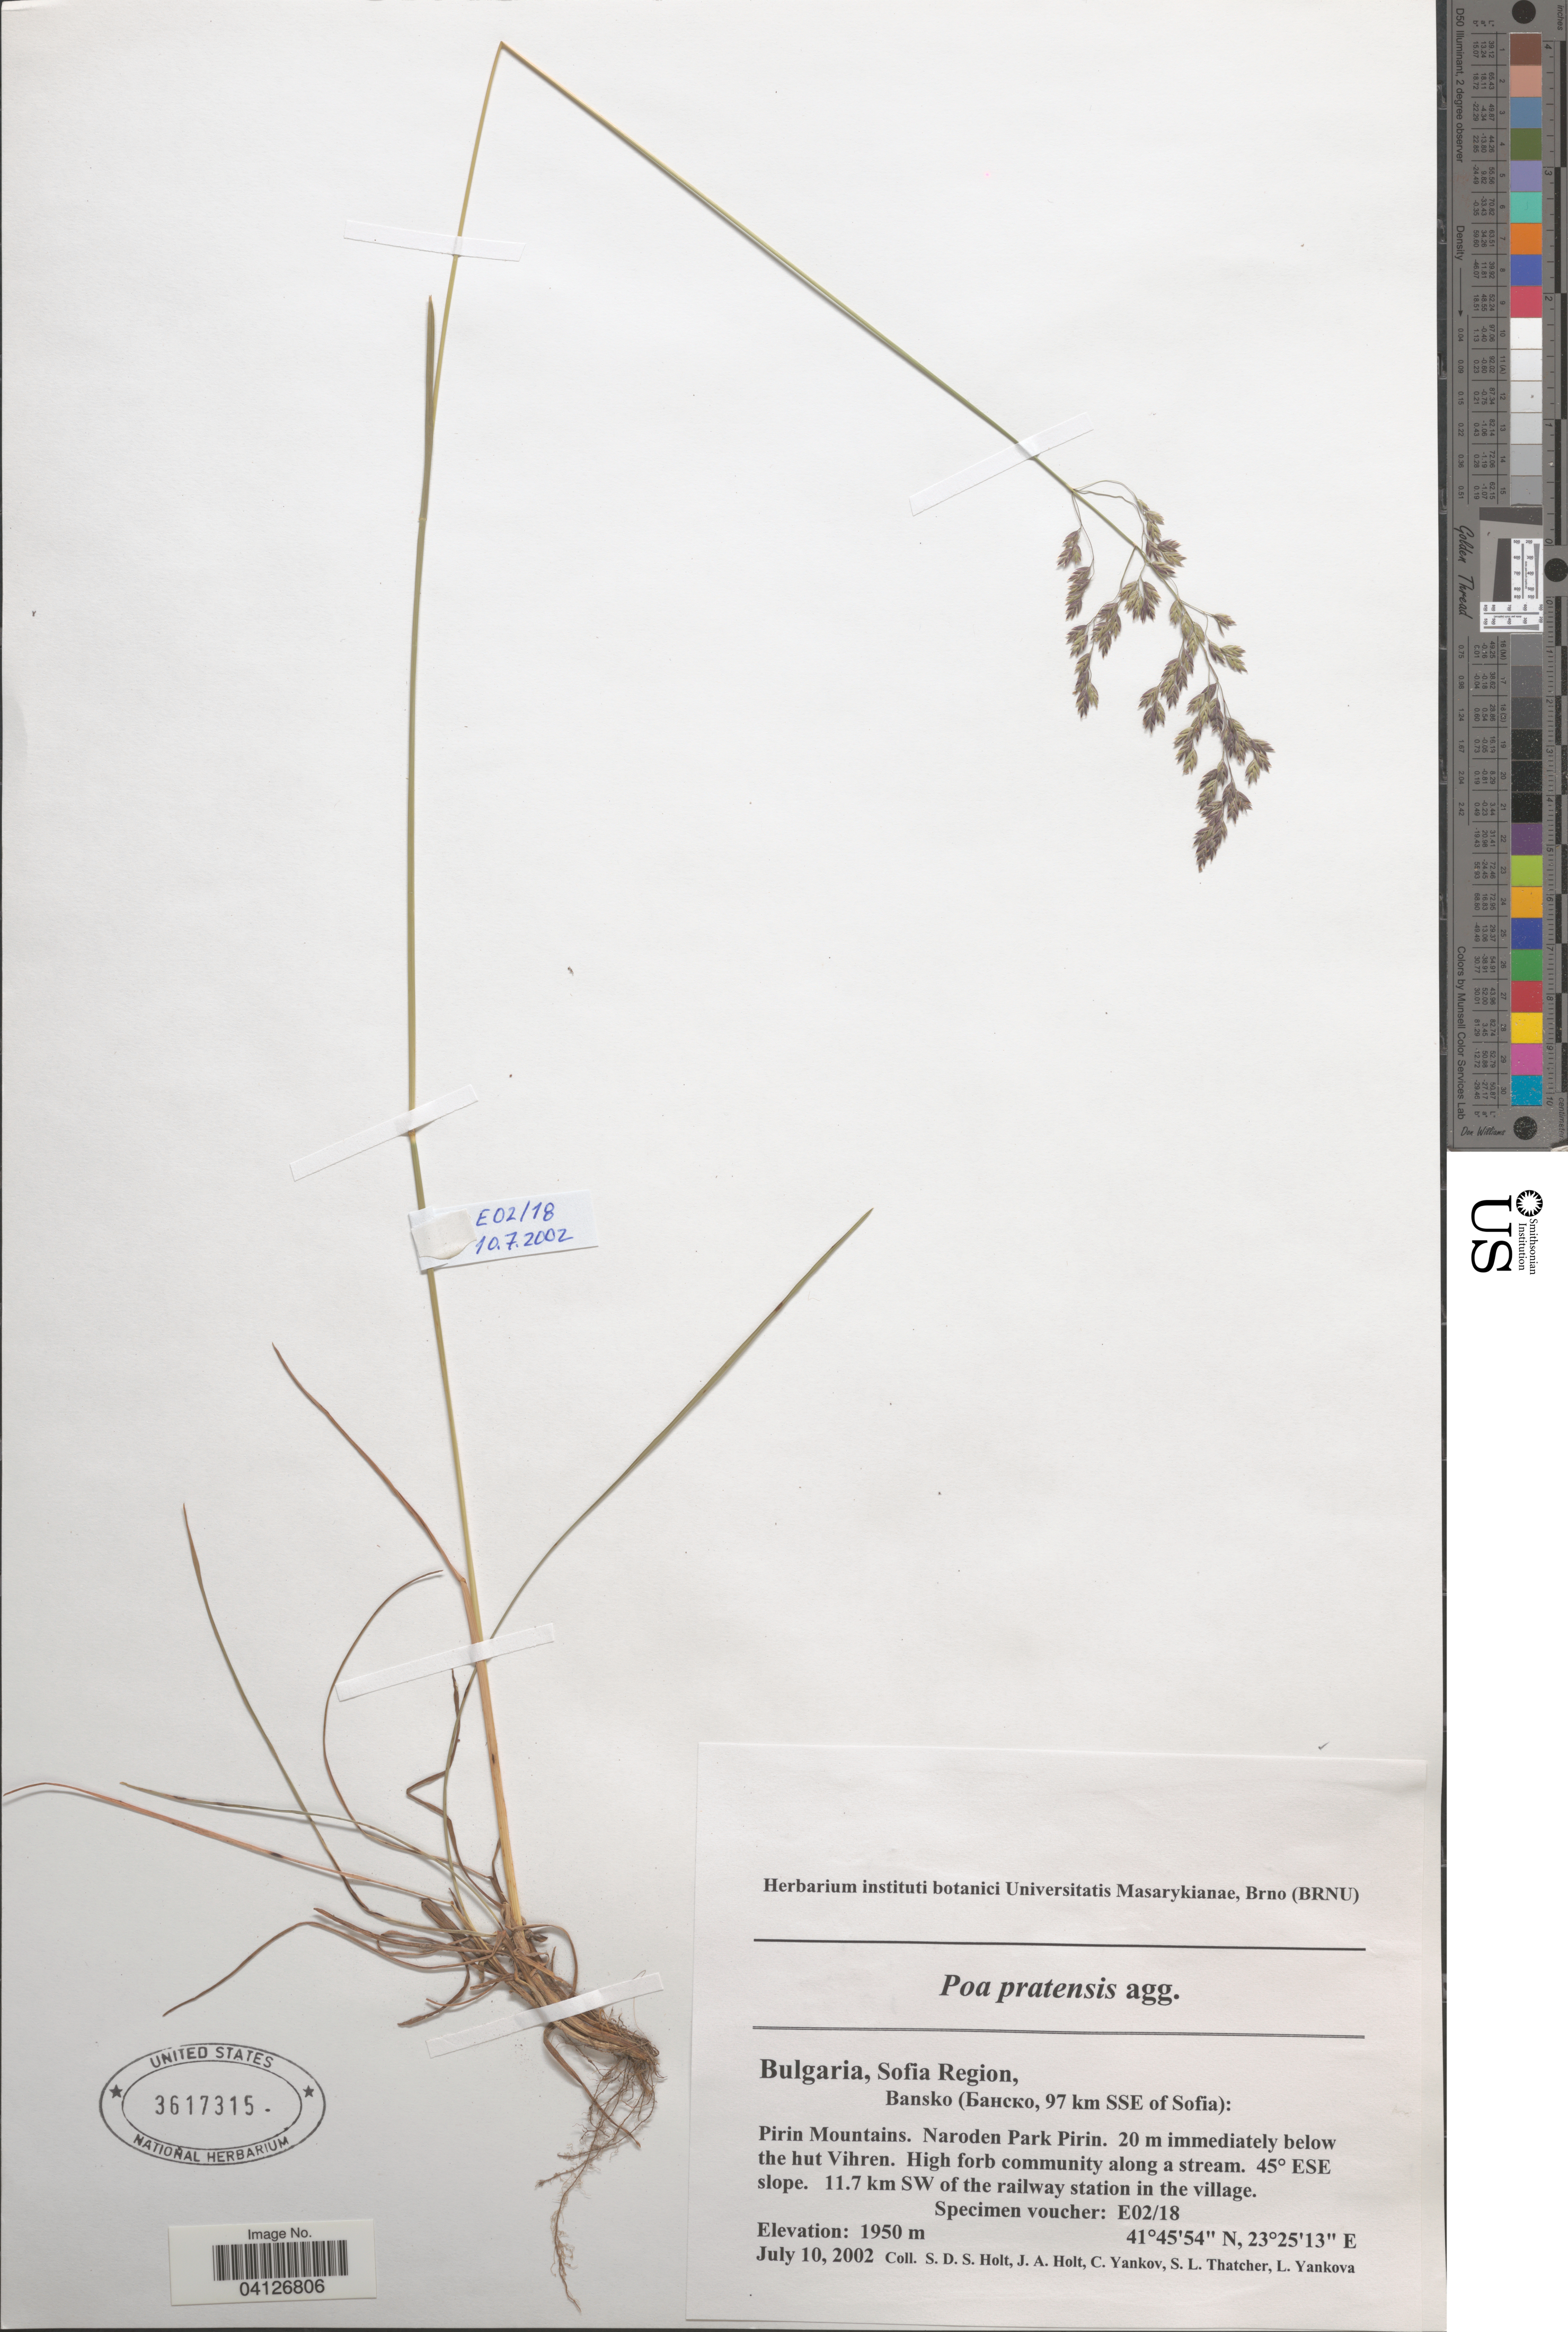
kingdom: Plantae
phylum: Tracheophyta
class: Liliopsida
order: Poales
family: Poaceae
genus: Poa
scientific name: Poa pratensis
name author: L.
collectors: S. Holt, J. A. Holt, C. Yankov, S. L. Thatcher & L. Yankova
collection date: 2002-07-10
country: Bulgaria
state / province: Sofia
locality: Bansko (X, 97 km SSE of Sofia): Pirin Mountains. Naroden Park Pirin. 20 m immediately below the hut Vihren. High forb community along a stream. 45° ESE slope. 11.7 km SW of the railway station in the village.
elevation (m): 1950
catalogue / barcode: US 3617315